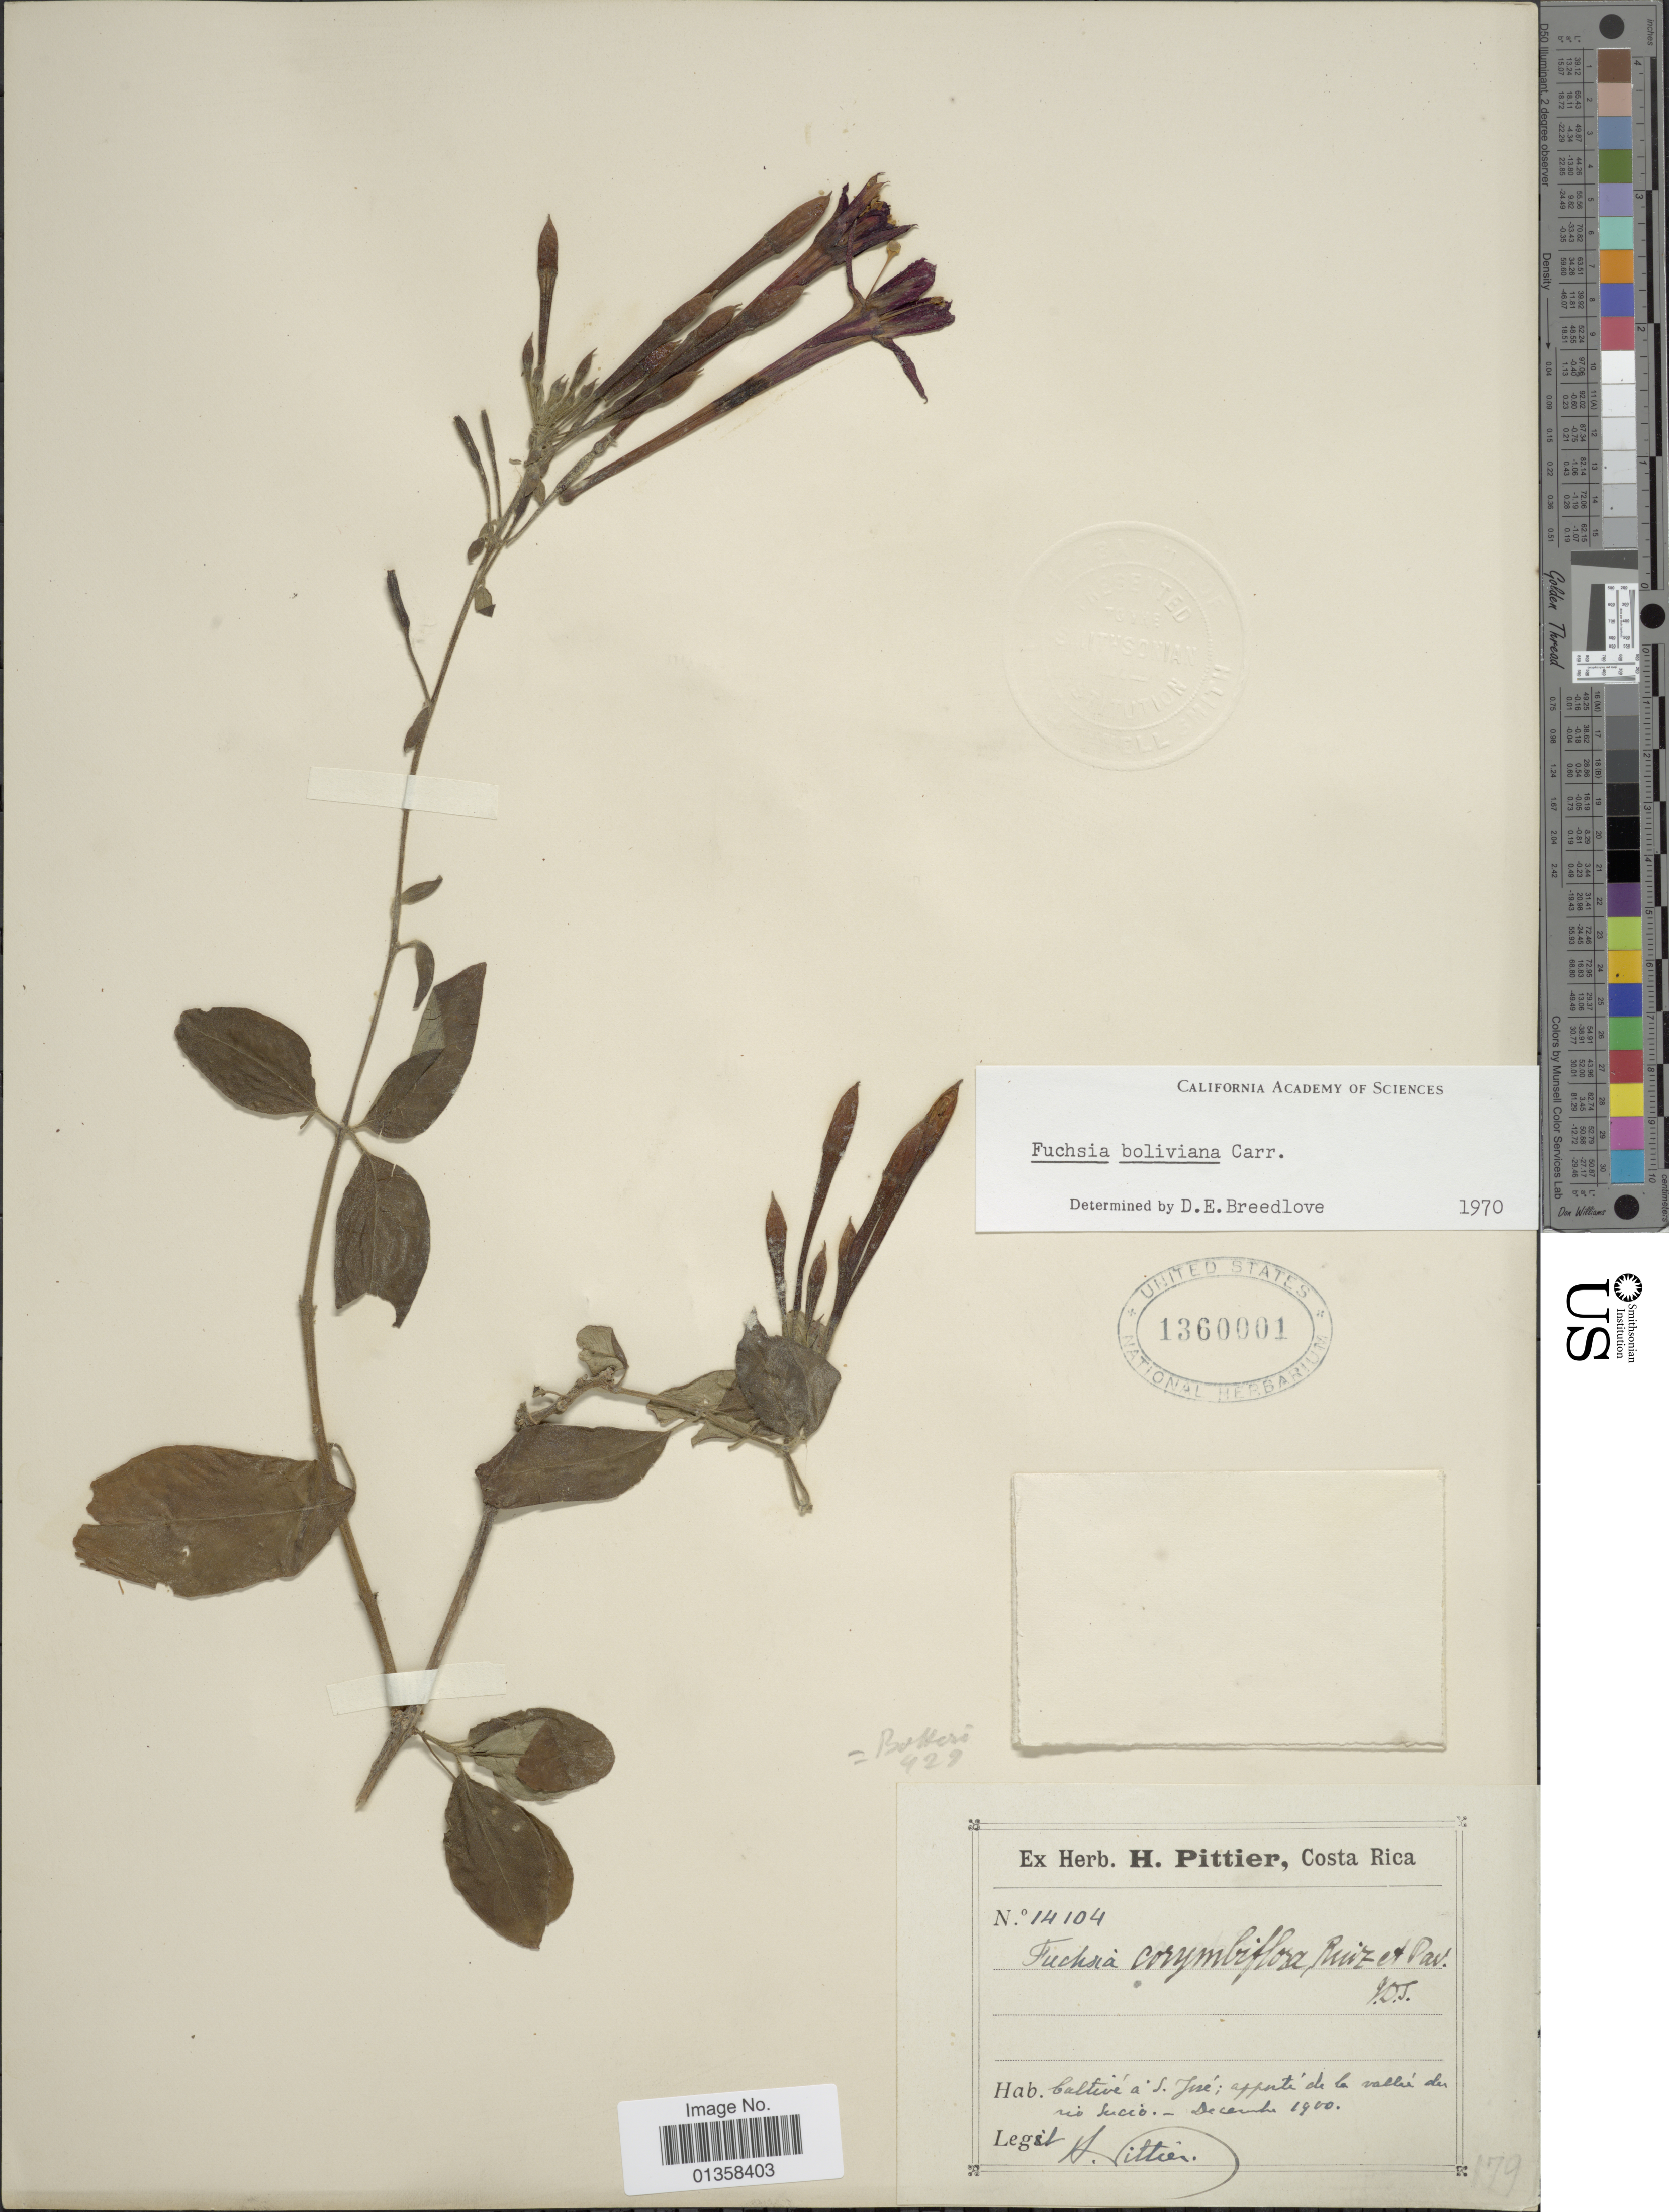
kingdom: Plantae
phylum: Tracheophyta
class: Magnoliopsida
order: Myrtales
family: Onagraceae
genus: Fuchsia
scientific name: Fuchsia boliviana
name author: Carrière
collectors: H. F. Pittier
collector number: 14104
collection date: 1900-12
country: Costa Rica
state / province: San José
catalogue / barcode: US 1360001